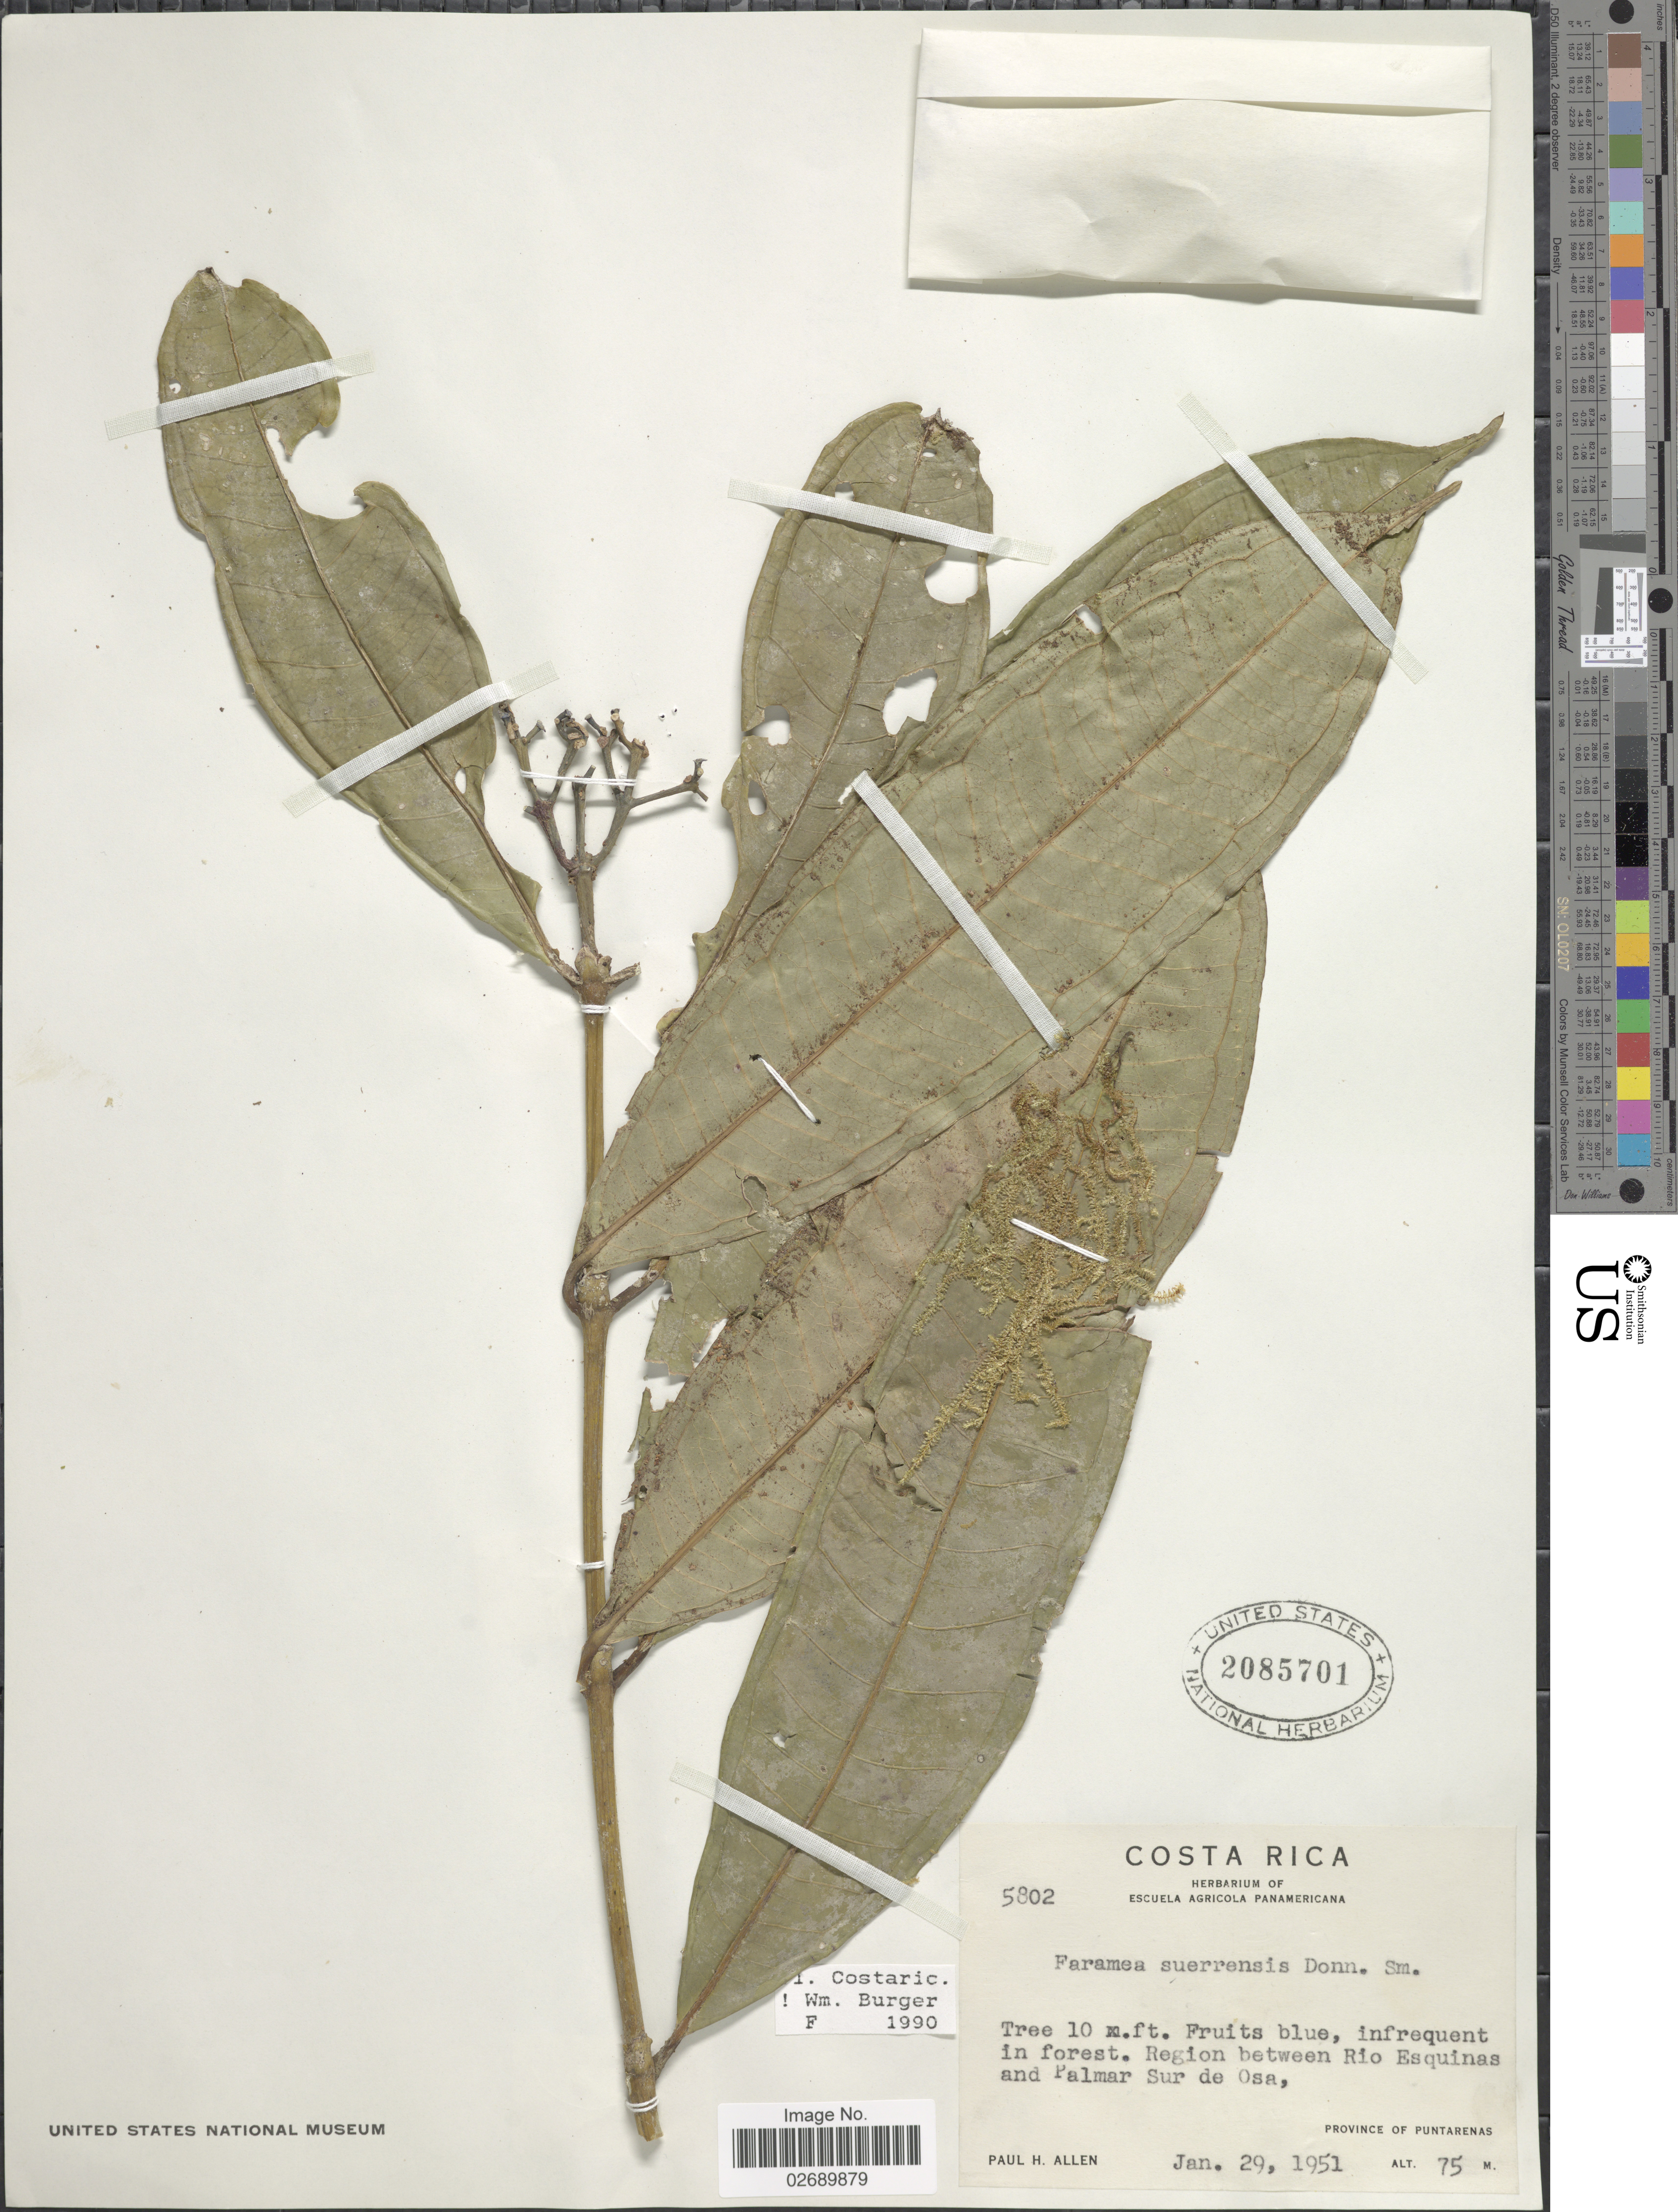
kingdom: Plantae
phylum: Tracheophyta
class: Magnoliopsida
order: Gentianales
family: Rubiaceae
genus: Faramea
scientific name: Faramea suerrensis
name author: (Donn. Sm.) Donn. Sm.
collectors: P. H. Allen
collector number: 5802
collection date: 1951-01-29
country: Costa Rica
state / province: Puntarenas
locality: Region between Rio Esquinas and Palmar Sur de Osa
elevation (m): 75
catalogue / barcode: US 2085701